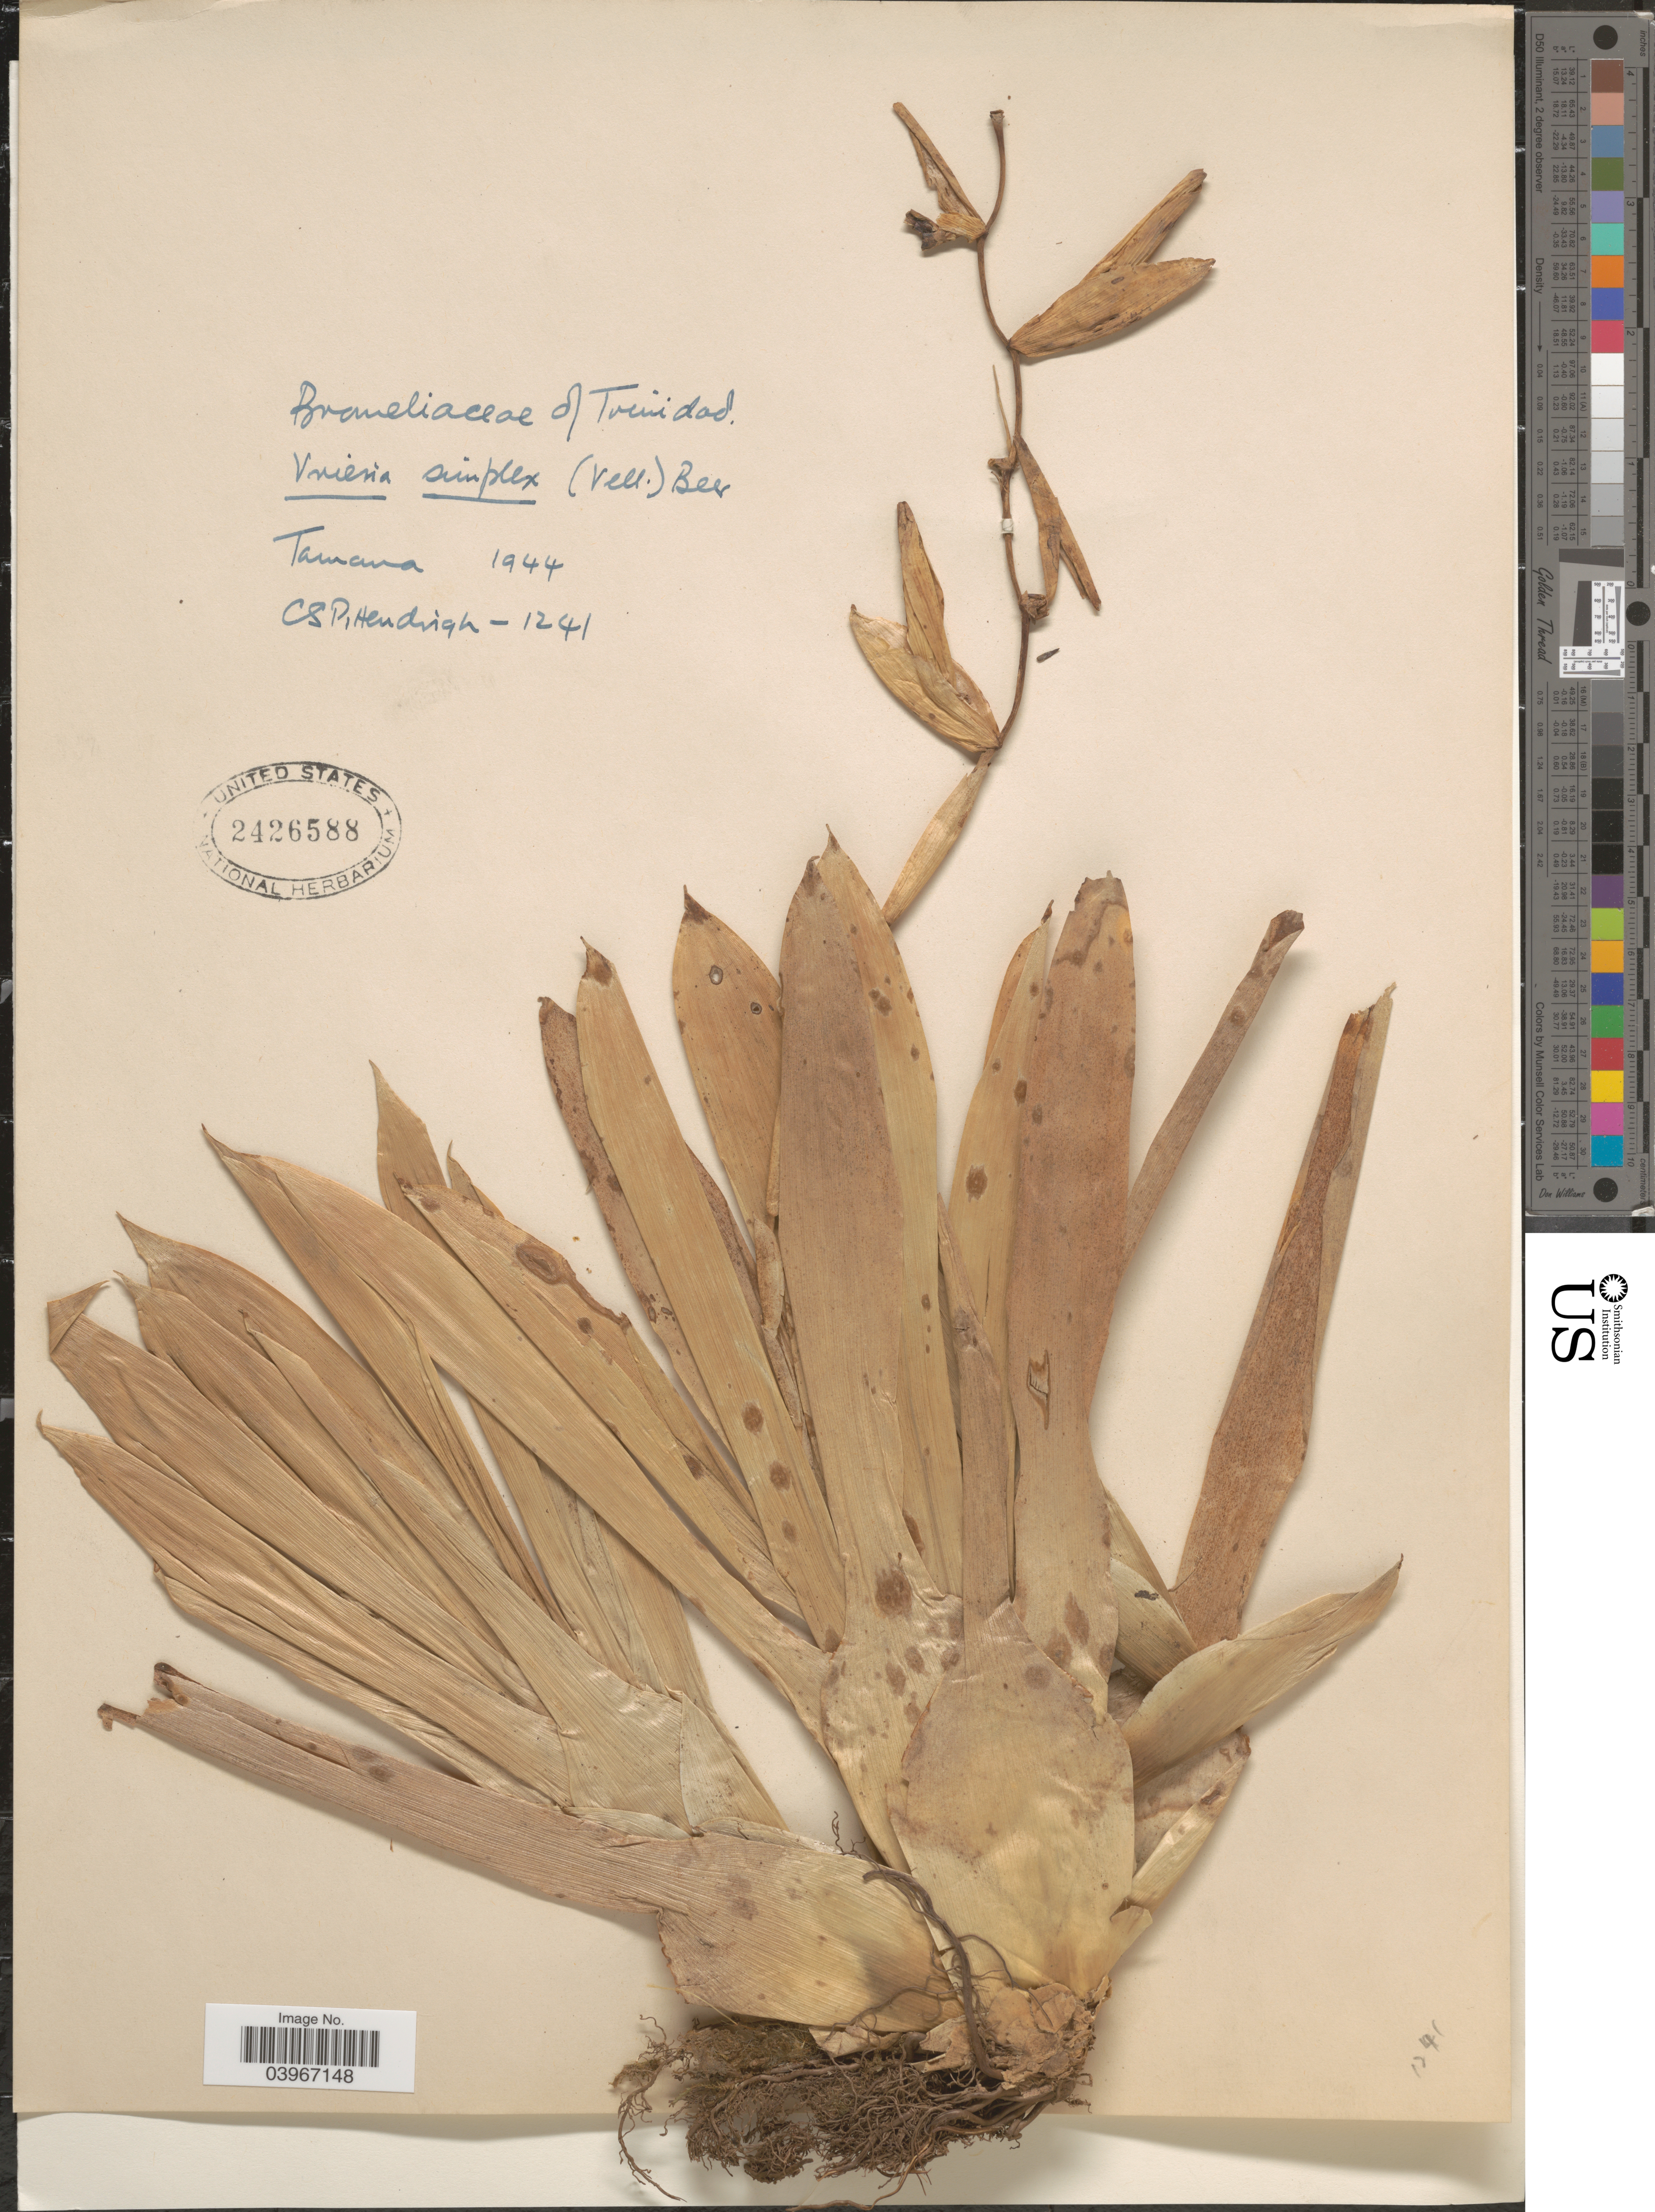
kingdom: Plantae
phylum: Tracheophyta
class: Liliopsida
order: Poales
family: Bromeliaceae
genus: Vriesea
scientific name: Vriesea simplex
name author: (Vell.) Beer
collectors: C. Pittendrigh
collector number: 1241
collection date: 1944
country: Trinidad and Tobago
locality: Trinidad. Tamana.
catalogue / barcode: US 2426588